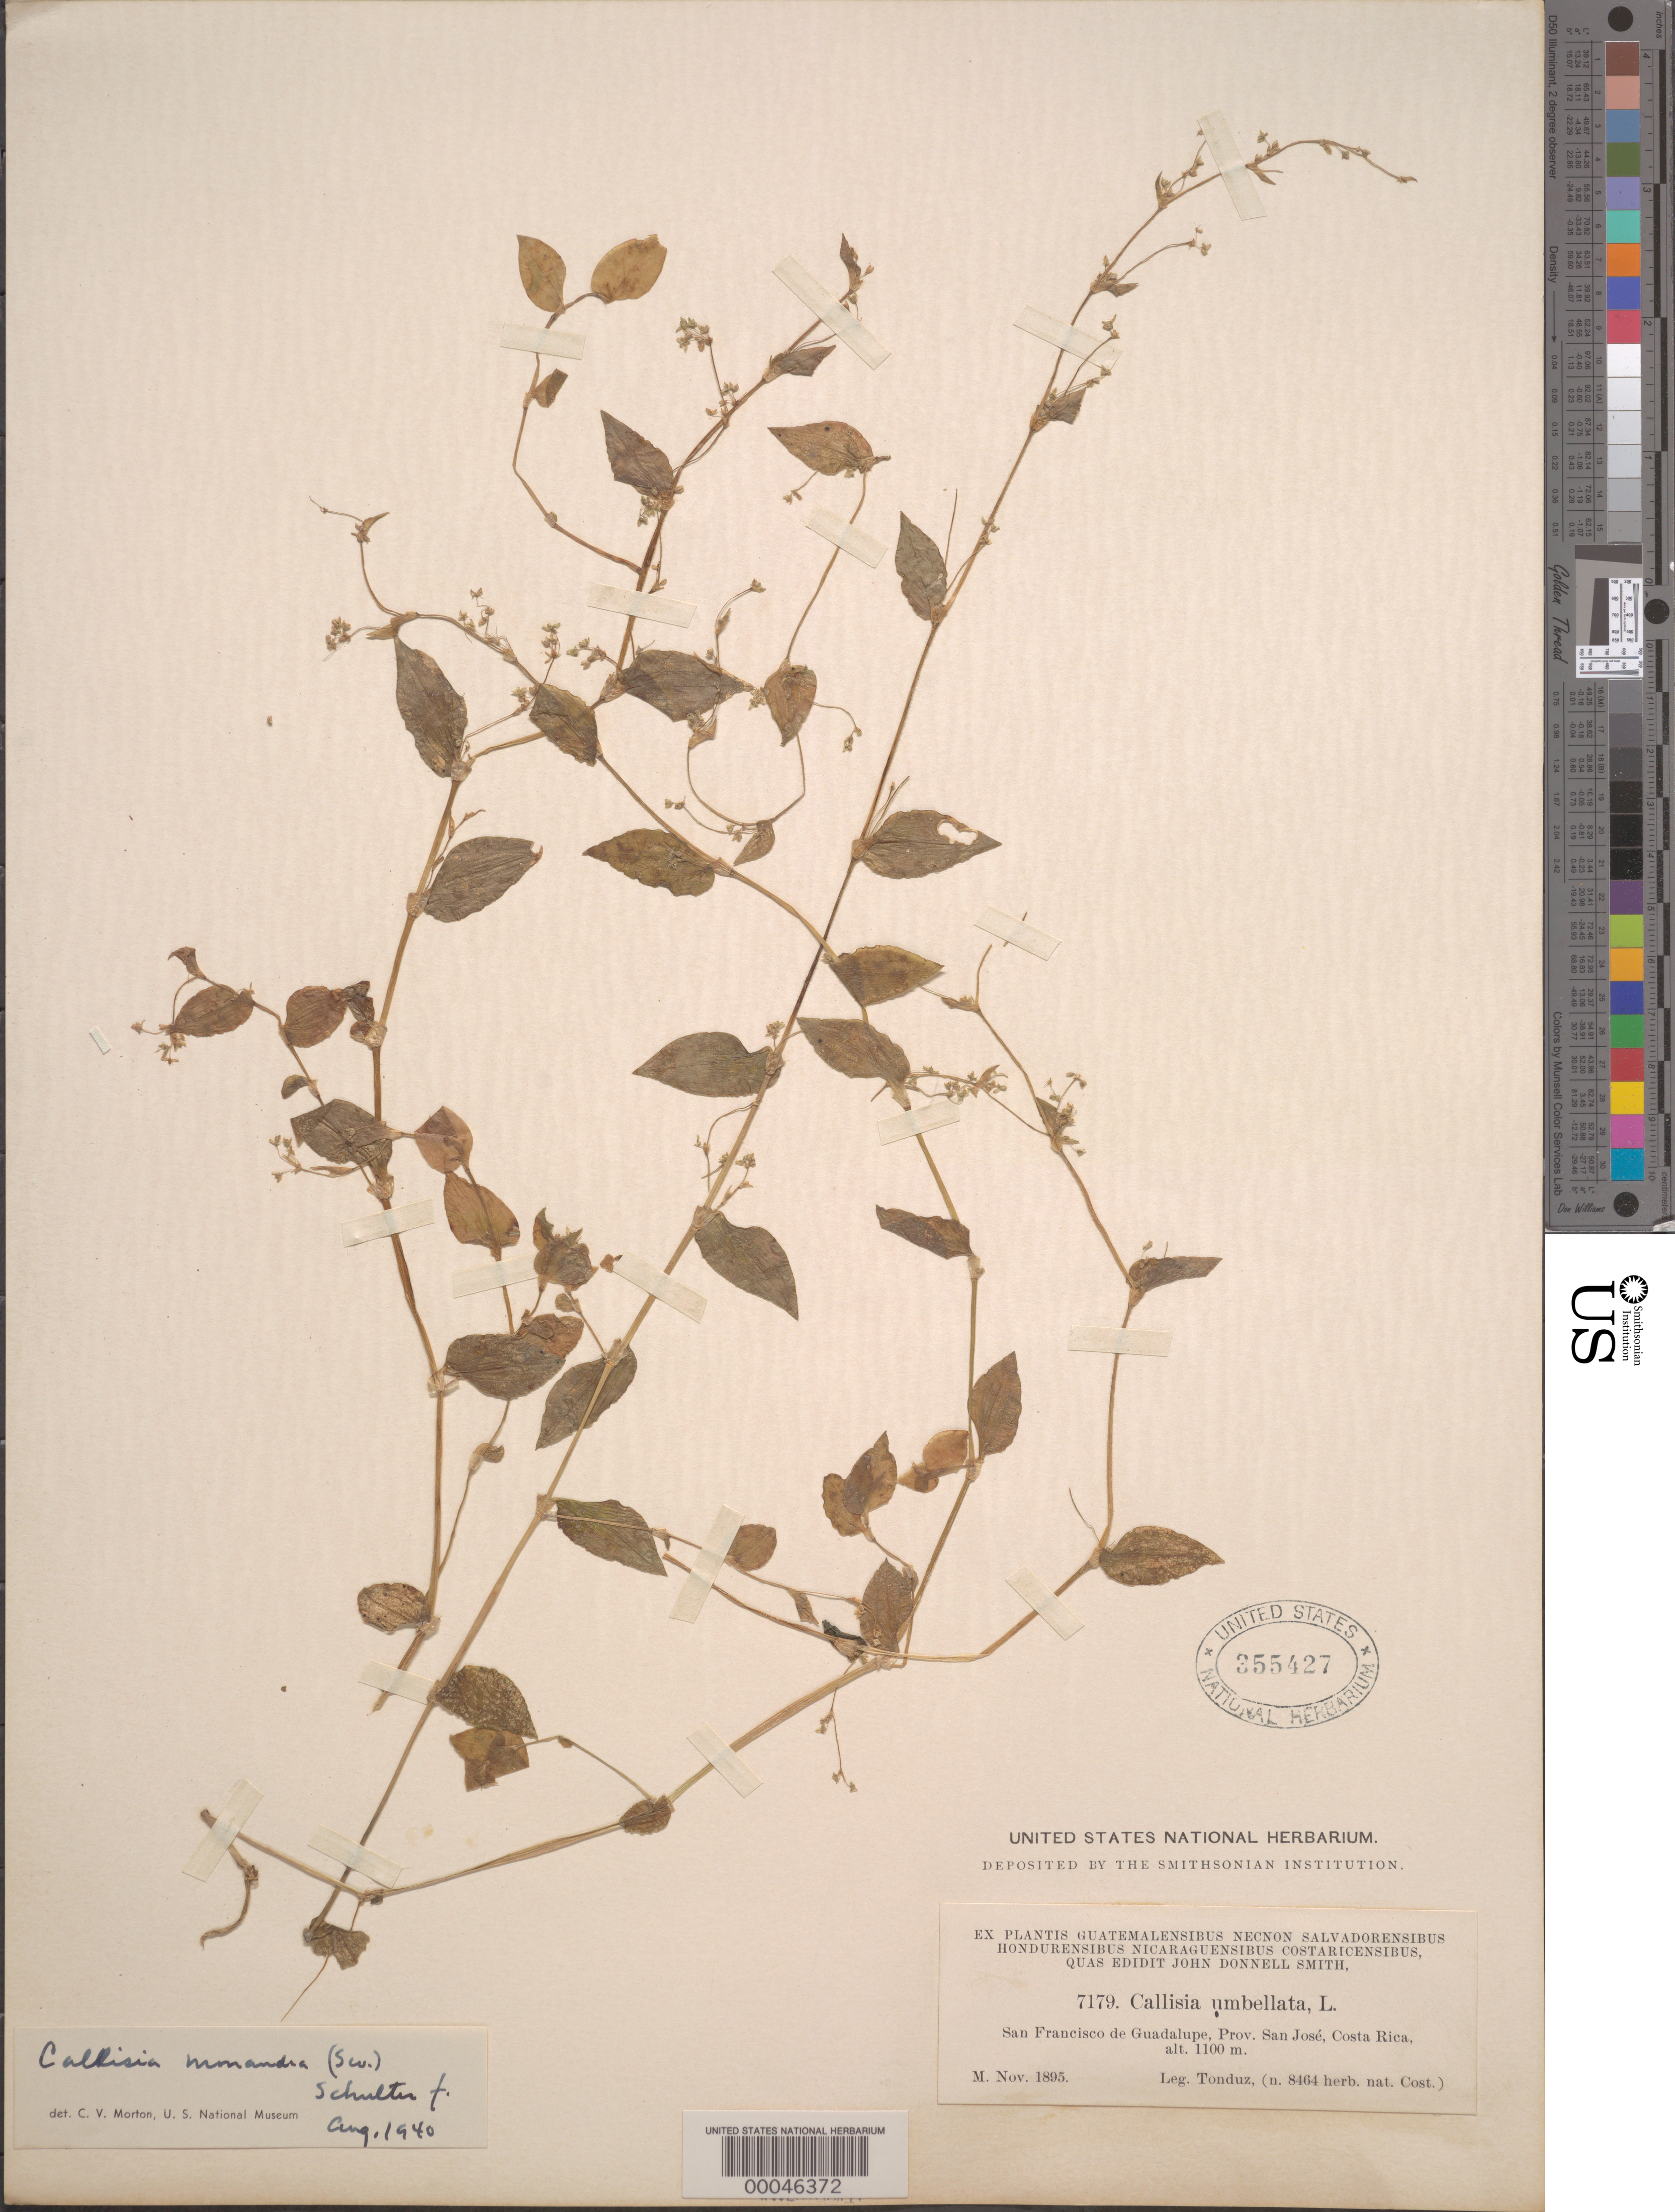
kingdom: Plantae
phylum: Tracheophyta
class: Liliopsida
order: Commelinales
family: Commelinaceae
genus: Callisia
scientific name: Callisia monandra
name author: (Sw.) Schult. & Schult. f.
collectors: A. Tonduz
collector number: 7179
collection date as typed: Nov 1895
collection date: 1895-11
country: Costa Rica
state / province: San José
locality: San francisco de guadalupe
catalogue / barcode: US 355427